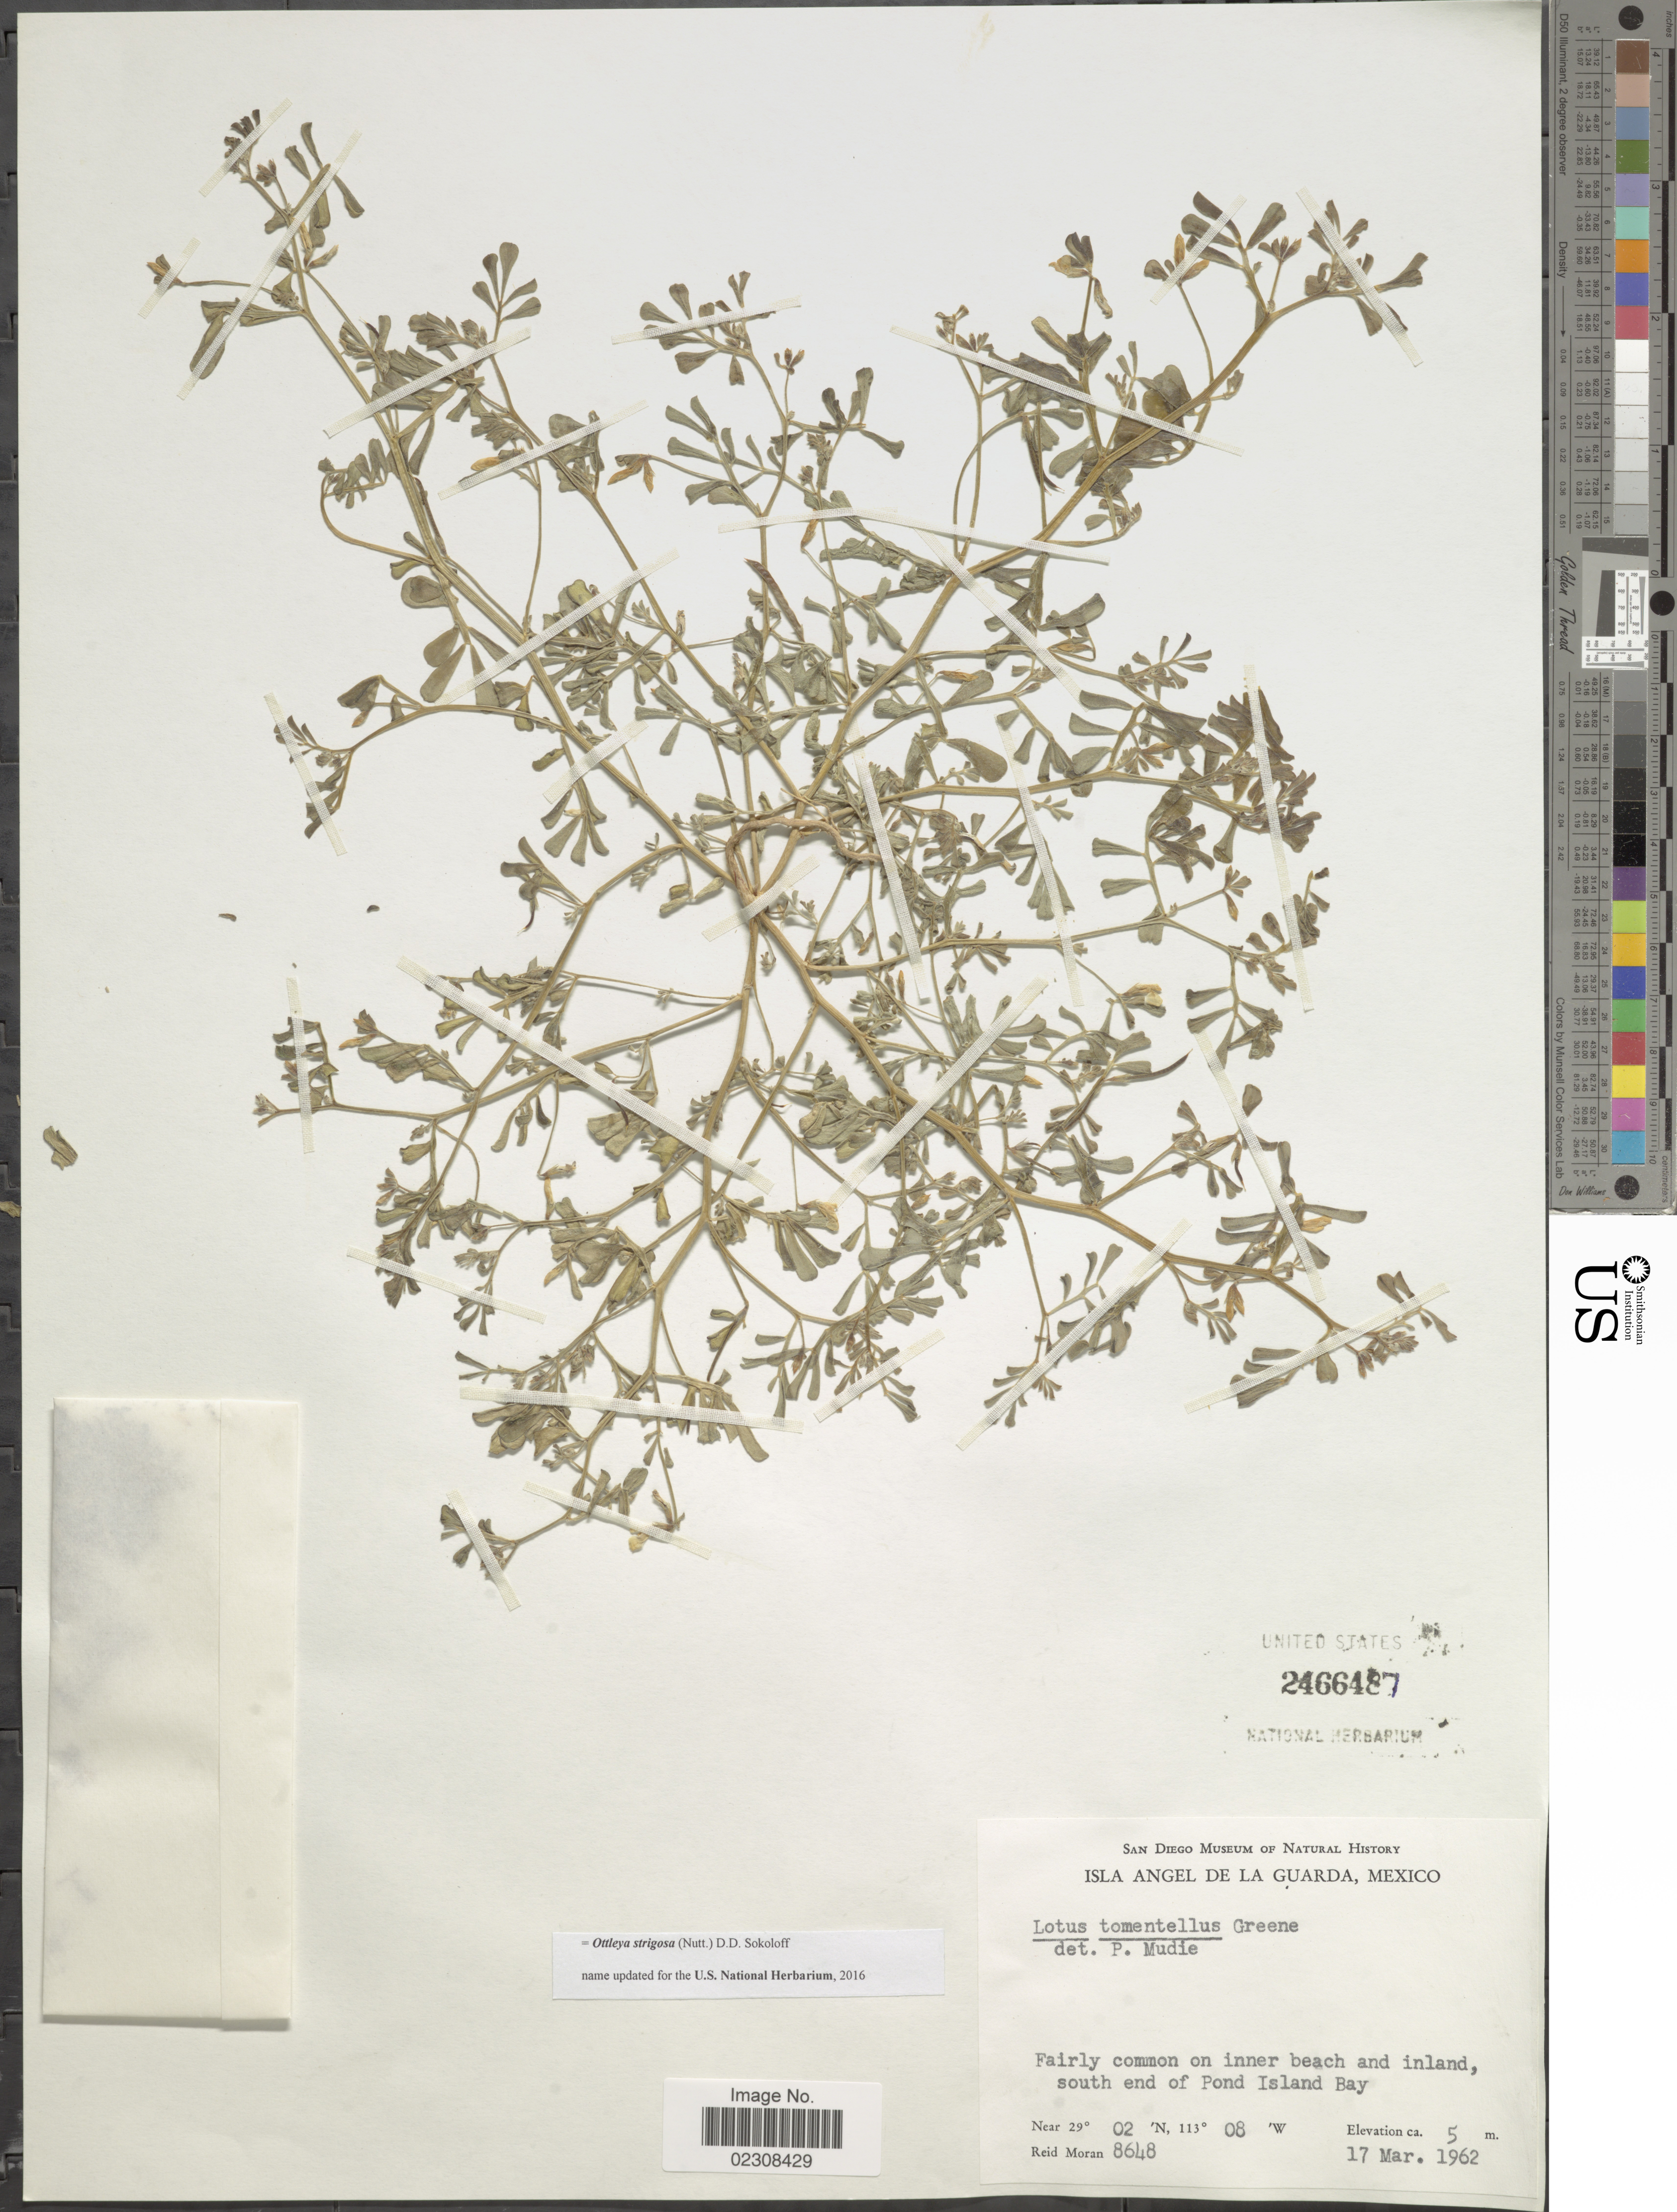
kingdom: Plantae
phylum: Tracheophyta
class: Magnoliopsida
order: Fabales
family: Fabaceae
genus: Ottleya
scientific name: Ottleya strigosa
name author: (Nutt.) D.D. Sokoloff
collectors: R. V. Moran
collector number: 8648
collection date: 1962-03-17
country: Mexico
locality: Isla Angel De La Guarda, Fairly common on inner beach and inland, south end of Pond Island Bay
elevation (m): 5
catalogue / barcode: US 2466487